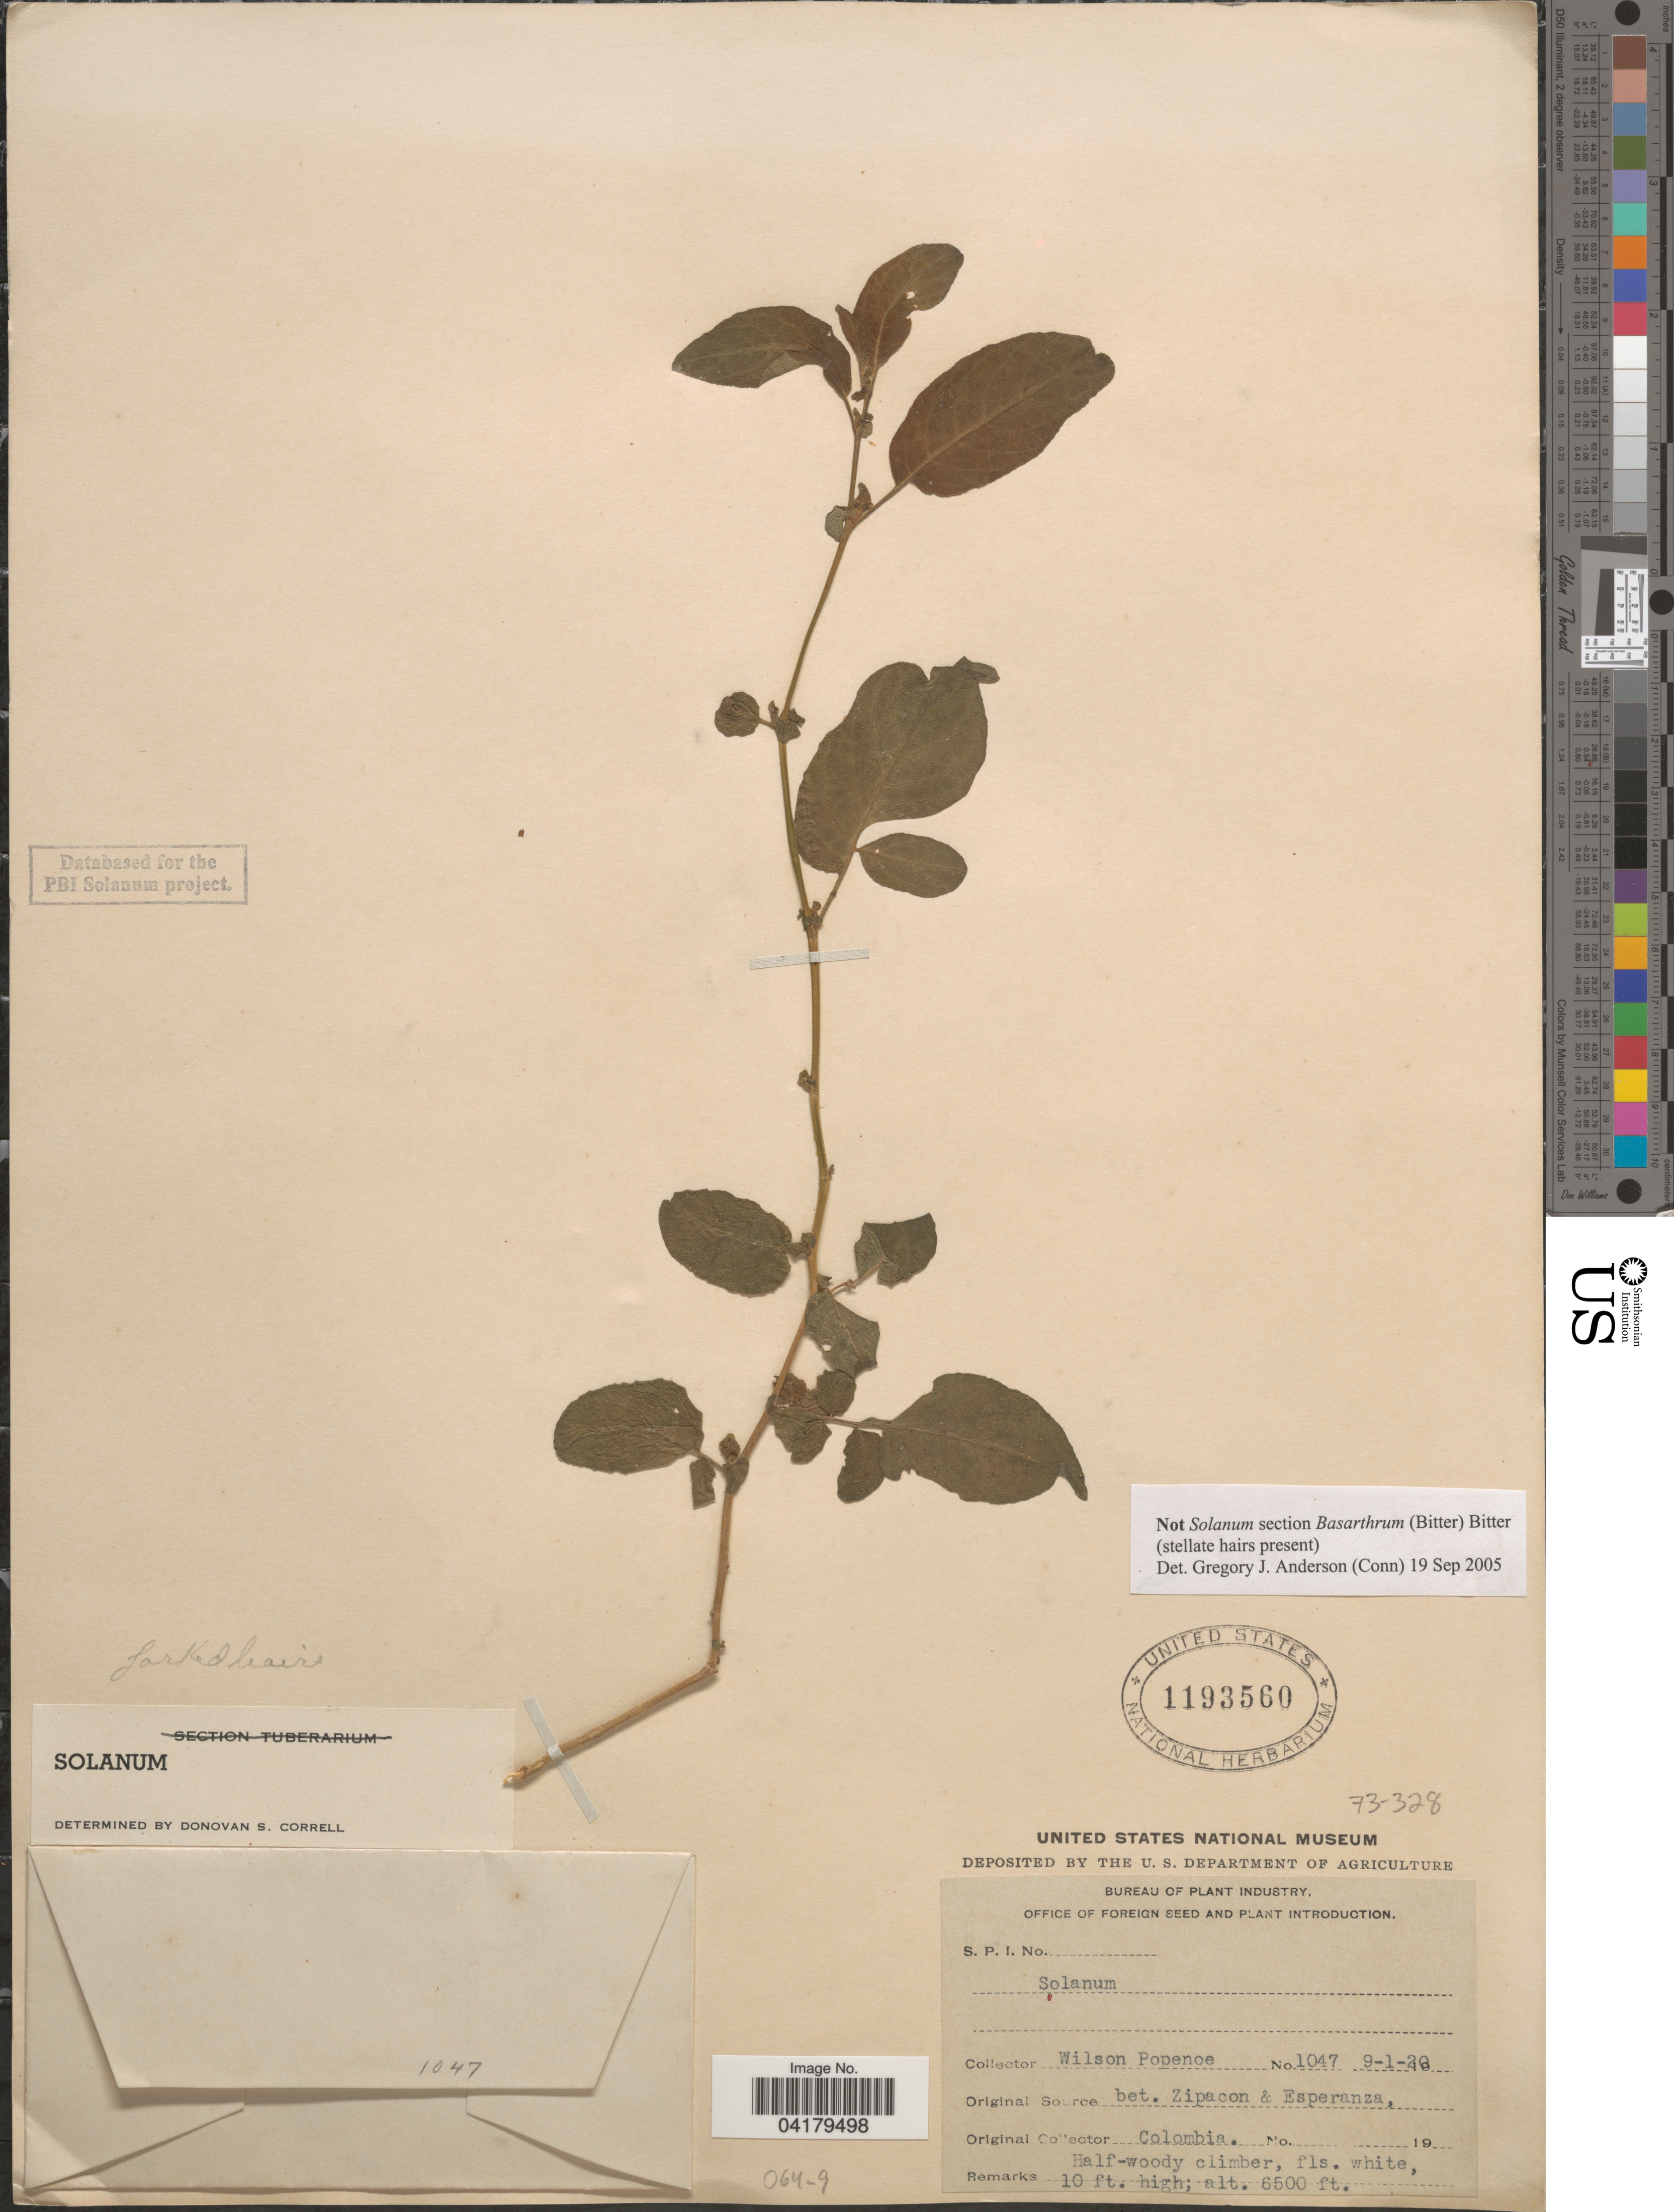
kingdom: Plantae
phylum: Tracheophyta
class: Magnoliopsida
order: Solanales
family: Solanaceae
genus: Solanum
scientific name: Solanum (Leptostemonum) sp.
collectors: F. Popenoe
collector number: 1047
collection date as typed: Transcribed d/m/y: 9/1/20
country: Colombia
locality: Bet. Zipacon & Esperanza.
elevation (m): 1981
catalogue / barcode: US 1193560